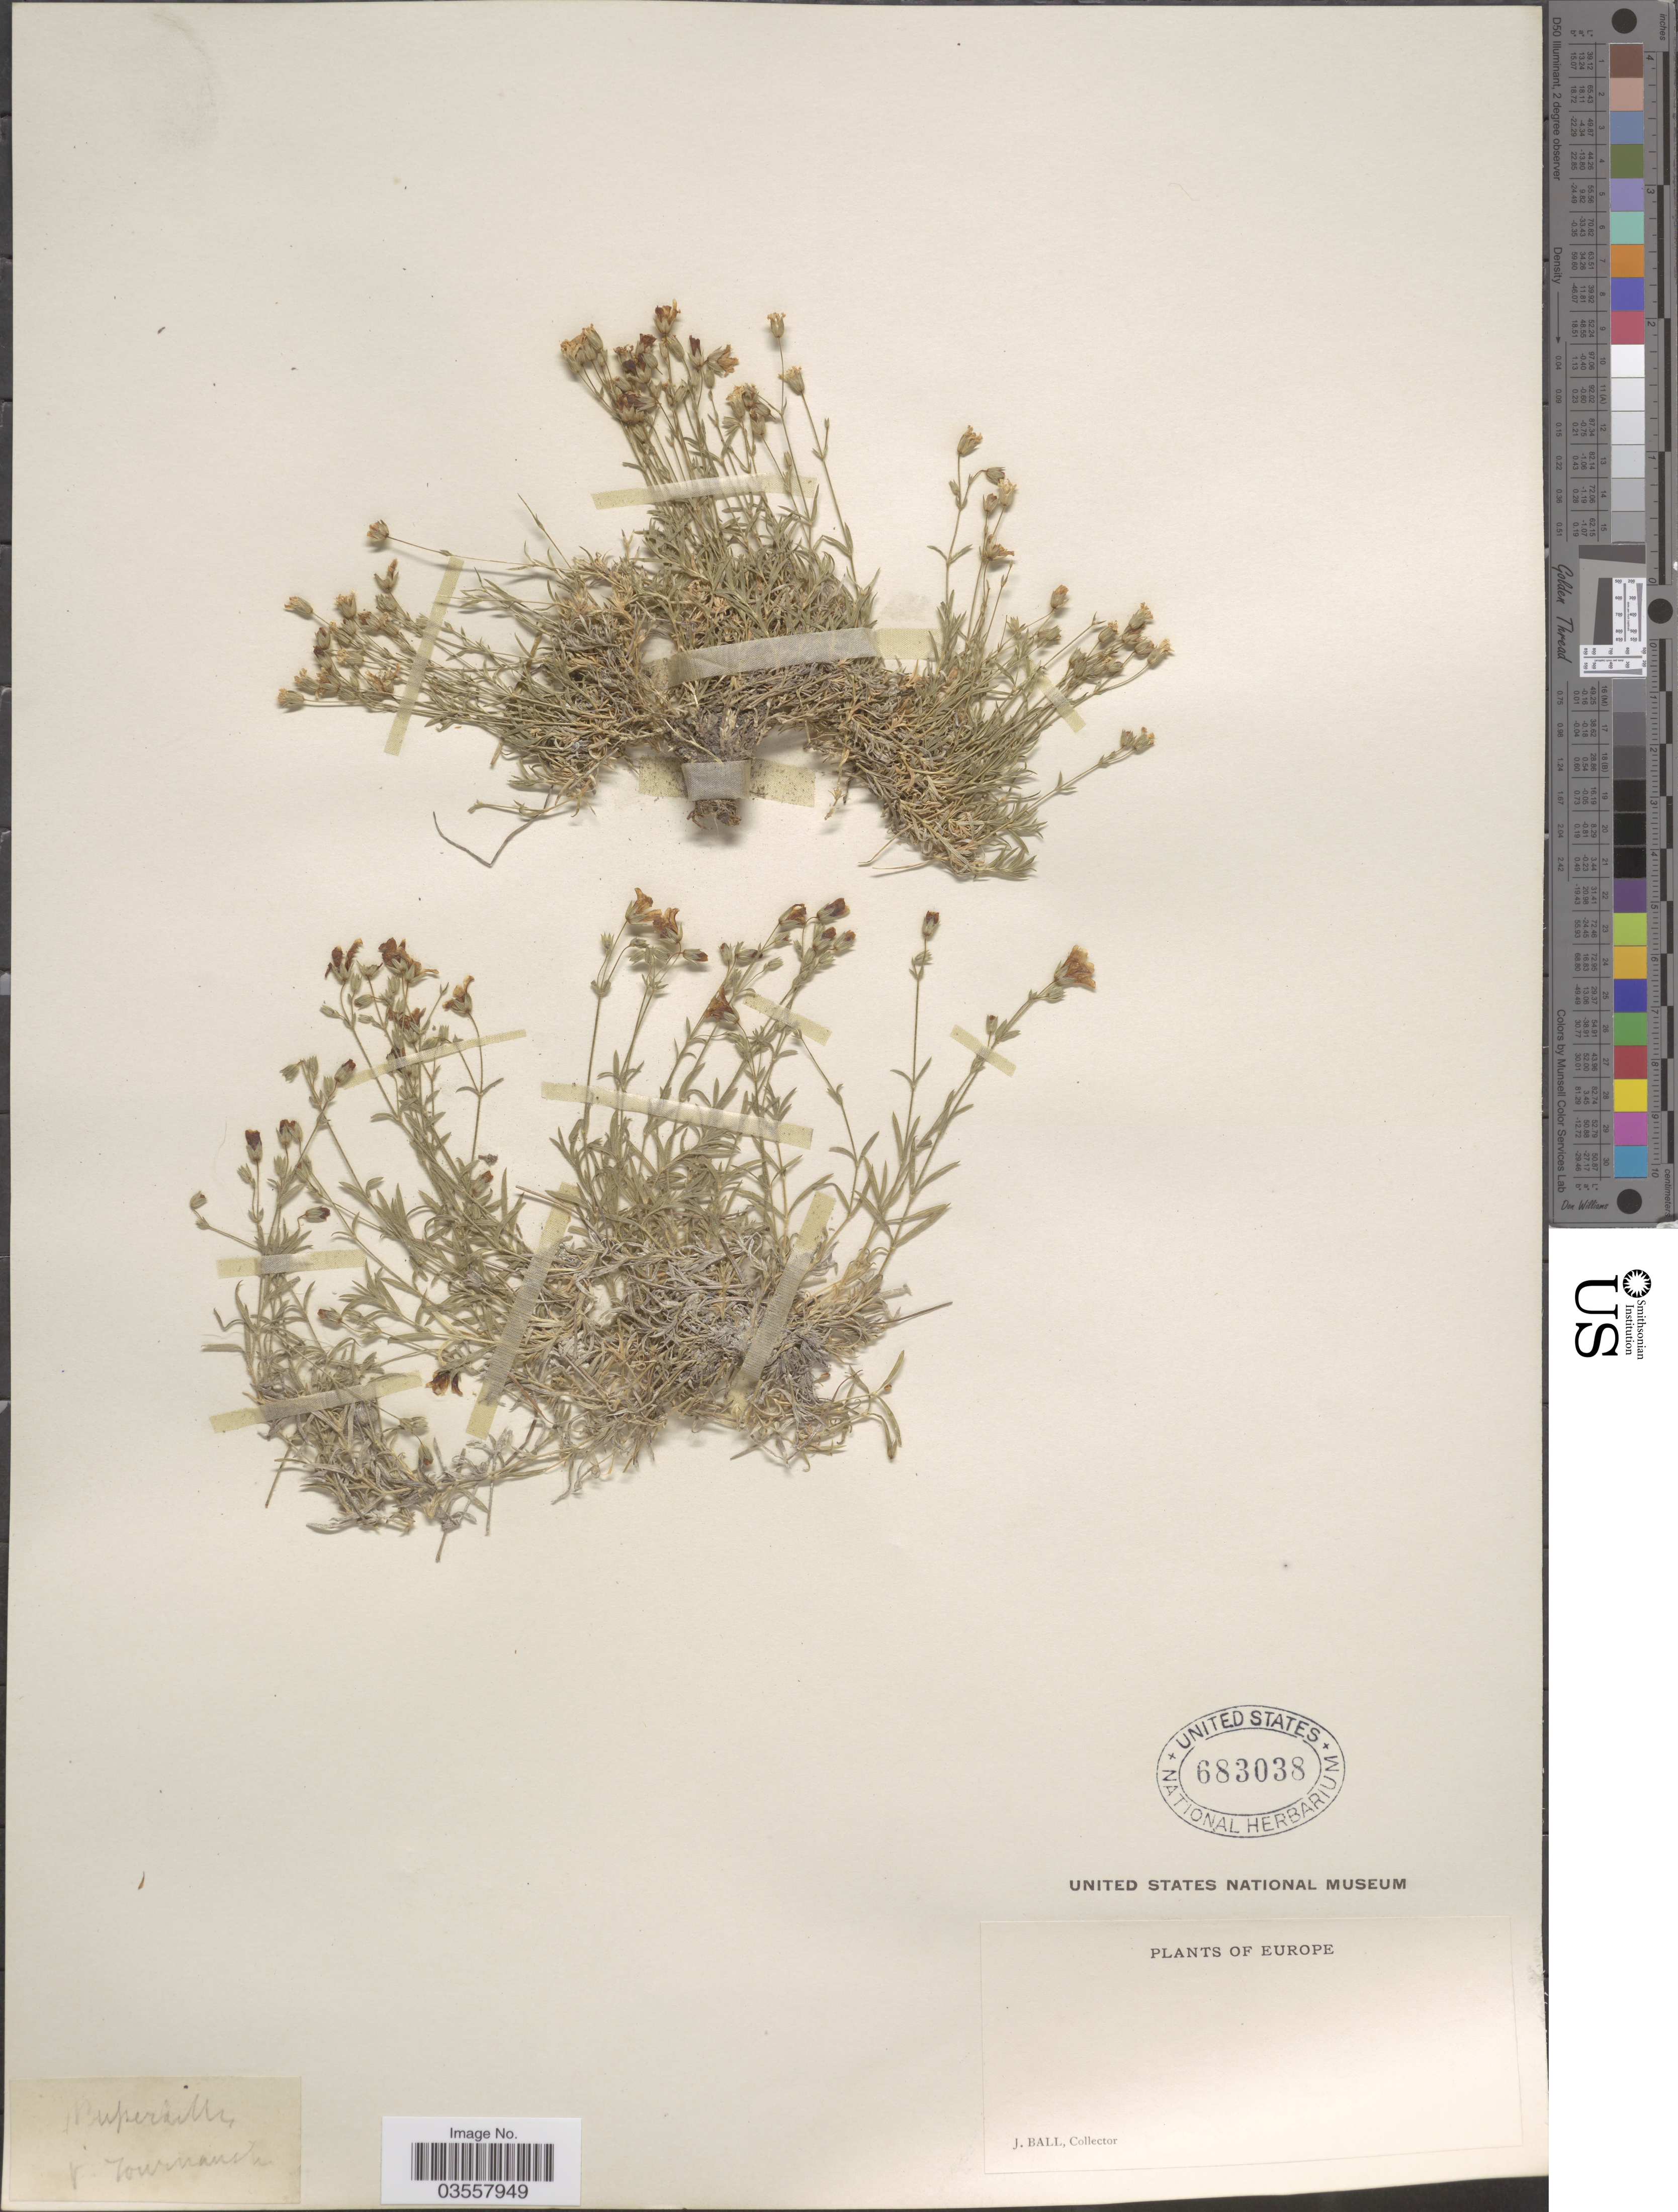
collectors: J. Ball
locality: Europe. J. [interpreted] Tournanth [interpreted].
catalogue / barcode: US 683038